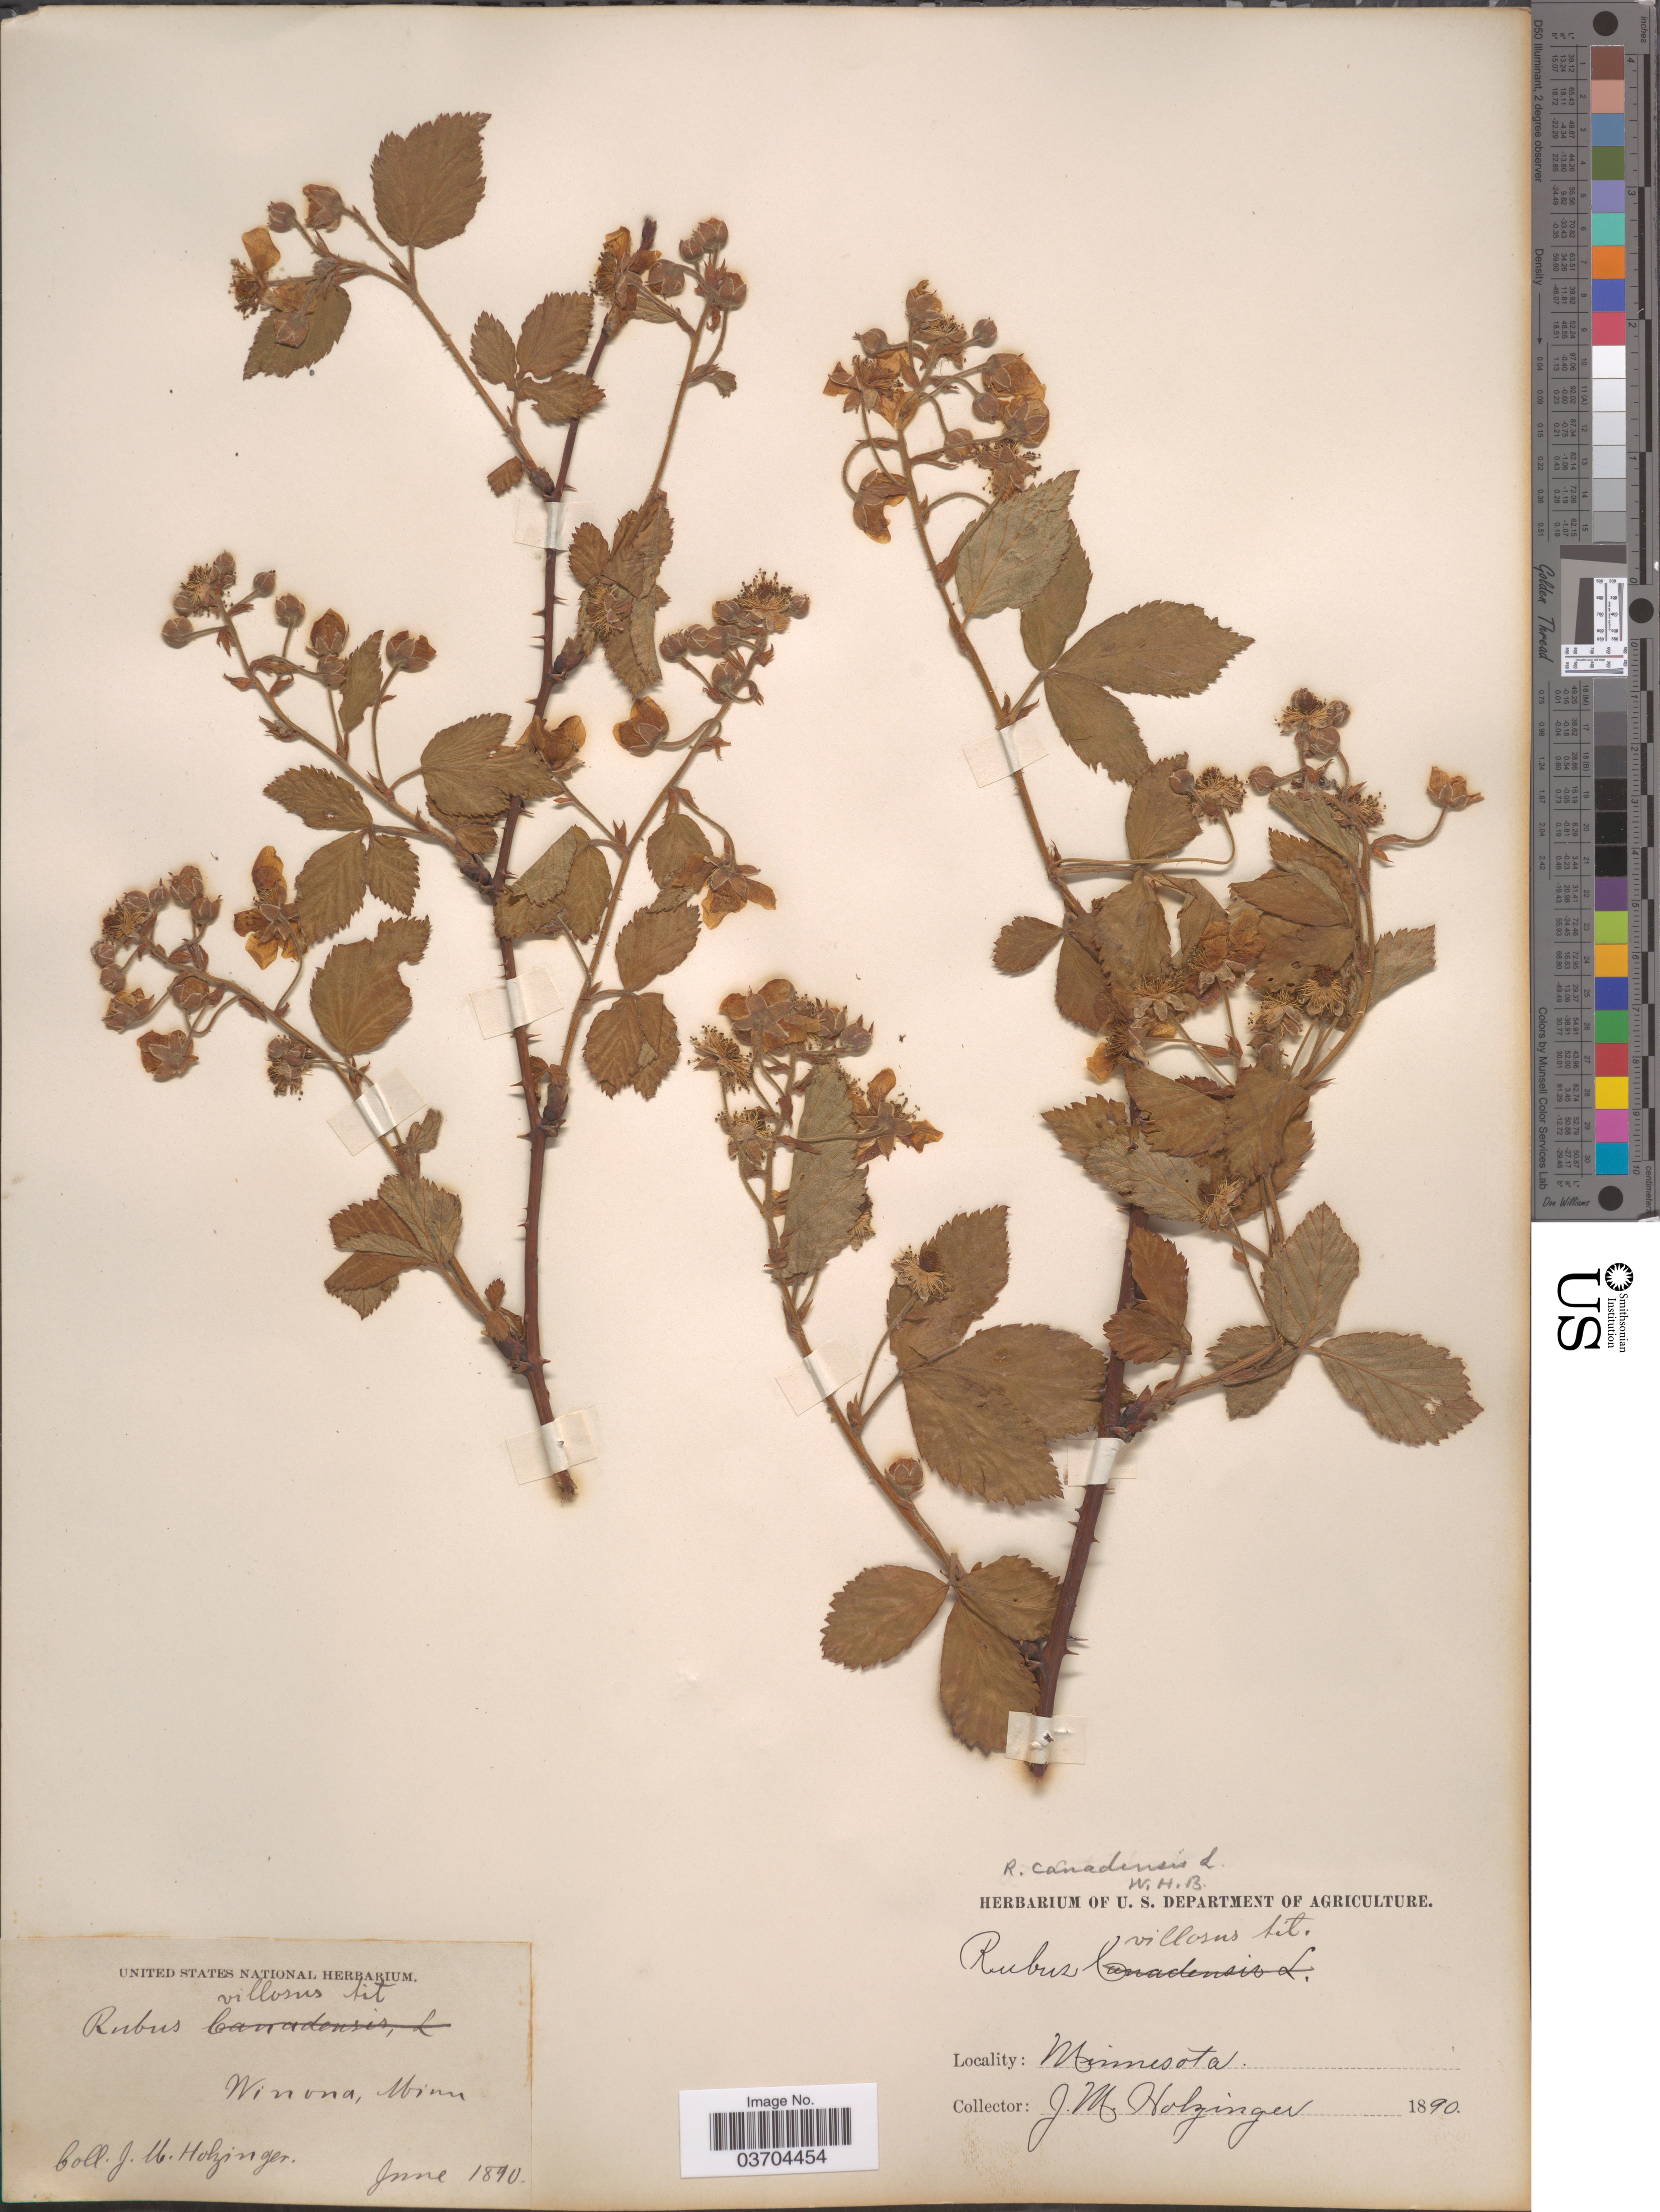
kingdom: Plantae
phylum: Tracheophyta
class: Magnoliopsida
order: Rosales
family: Rosaceae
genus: Rubus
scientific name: Rubus canadensis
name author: L.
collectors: J. M. Holzinger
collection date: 1890-06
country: United States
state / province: Minnesota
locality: Winona.